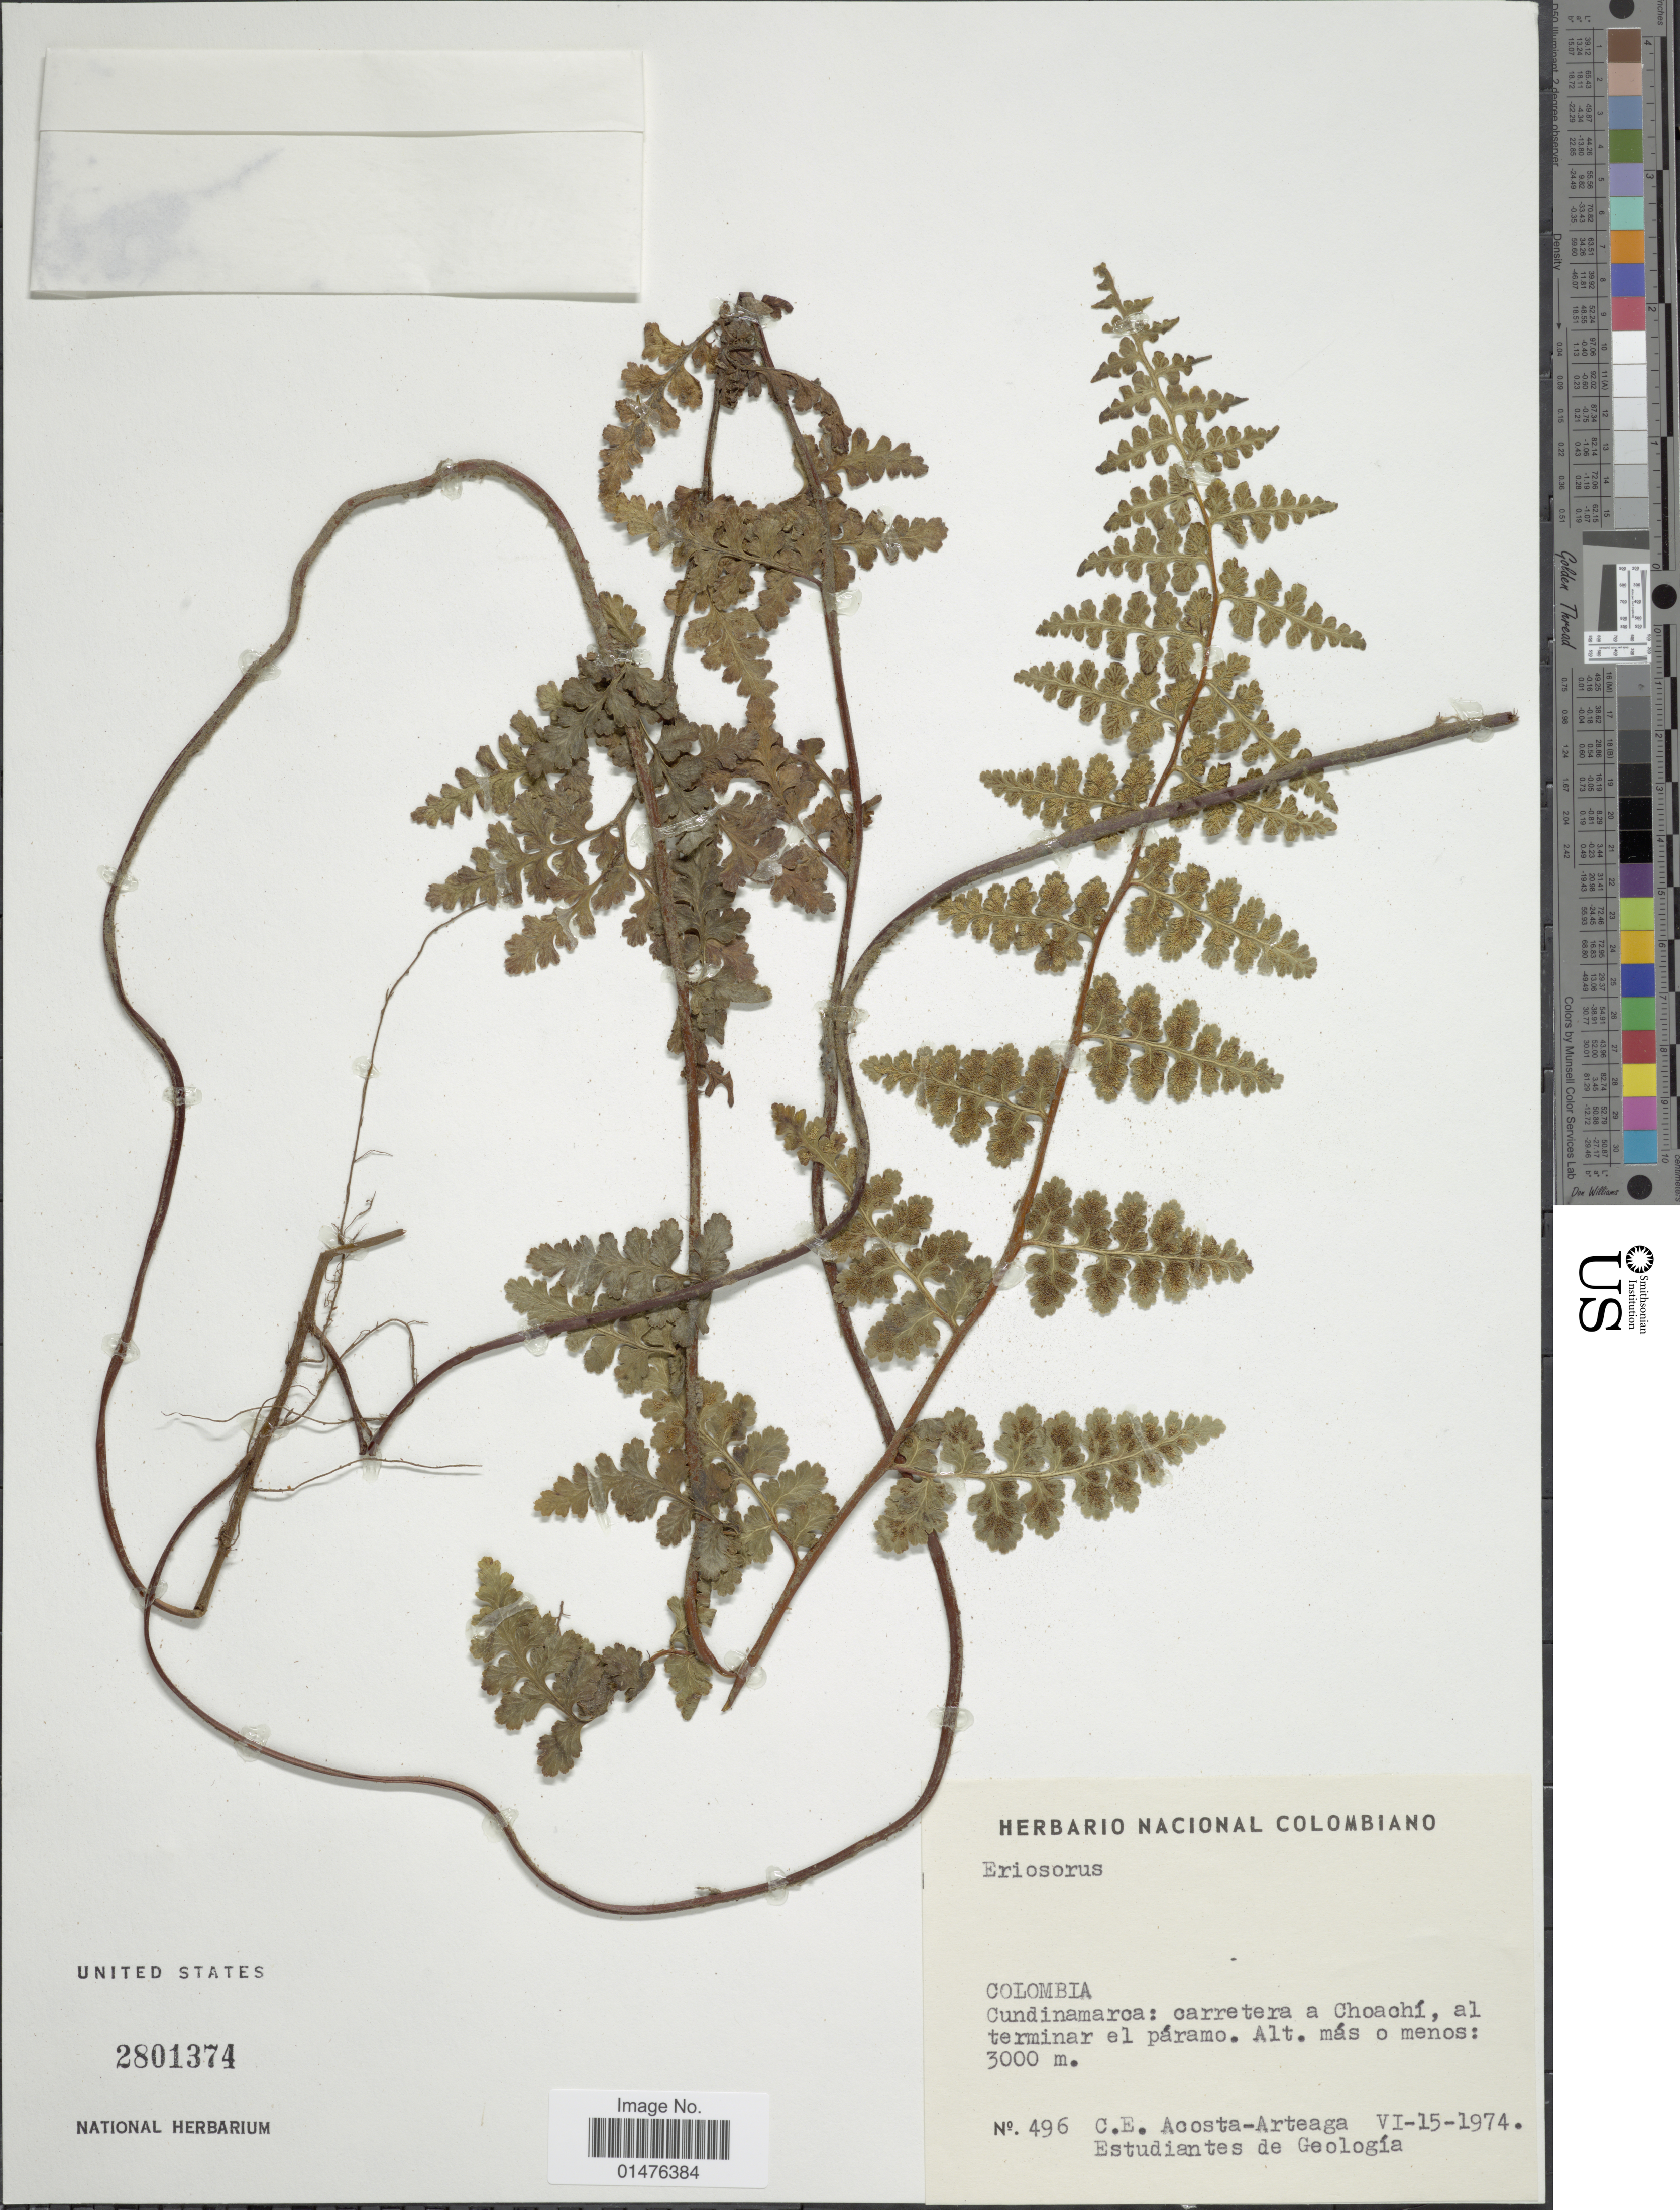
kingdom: Plantae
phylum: Tracheophyta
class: Polypodiopsida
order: Polypodiales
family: Pteridaceae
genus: Jamesonia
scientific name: Jamesonia novogranatensis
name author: (A.F. Tryon) Christenh.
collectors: C. E. Acosta-Arteaga & Estudiantes de Geología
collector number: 496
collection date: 1974-06-15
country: Colombia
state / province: Cundinamarca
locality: Carretera a Choachí, al terminar el páramo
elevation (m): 3000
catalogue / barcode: US 2801374